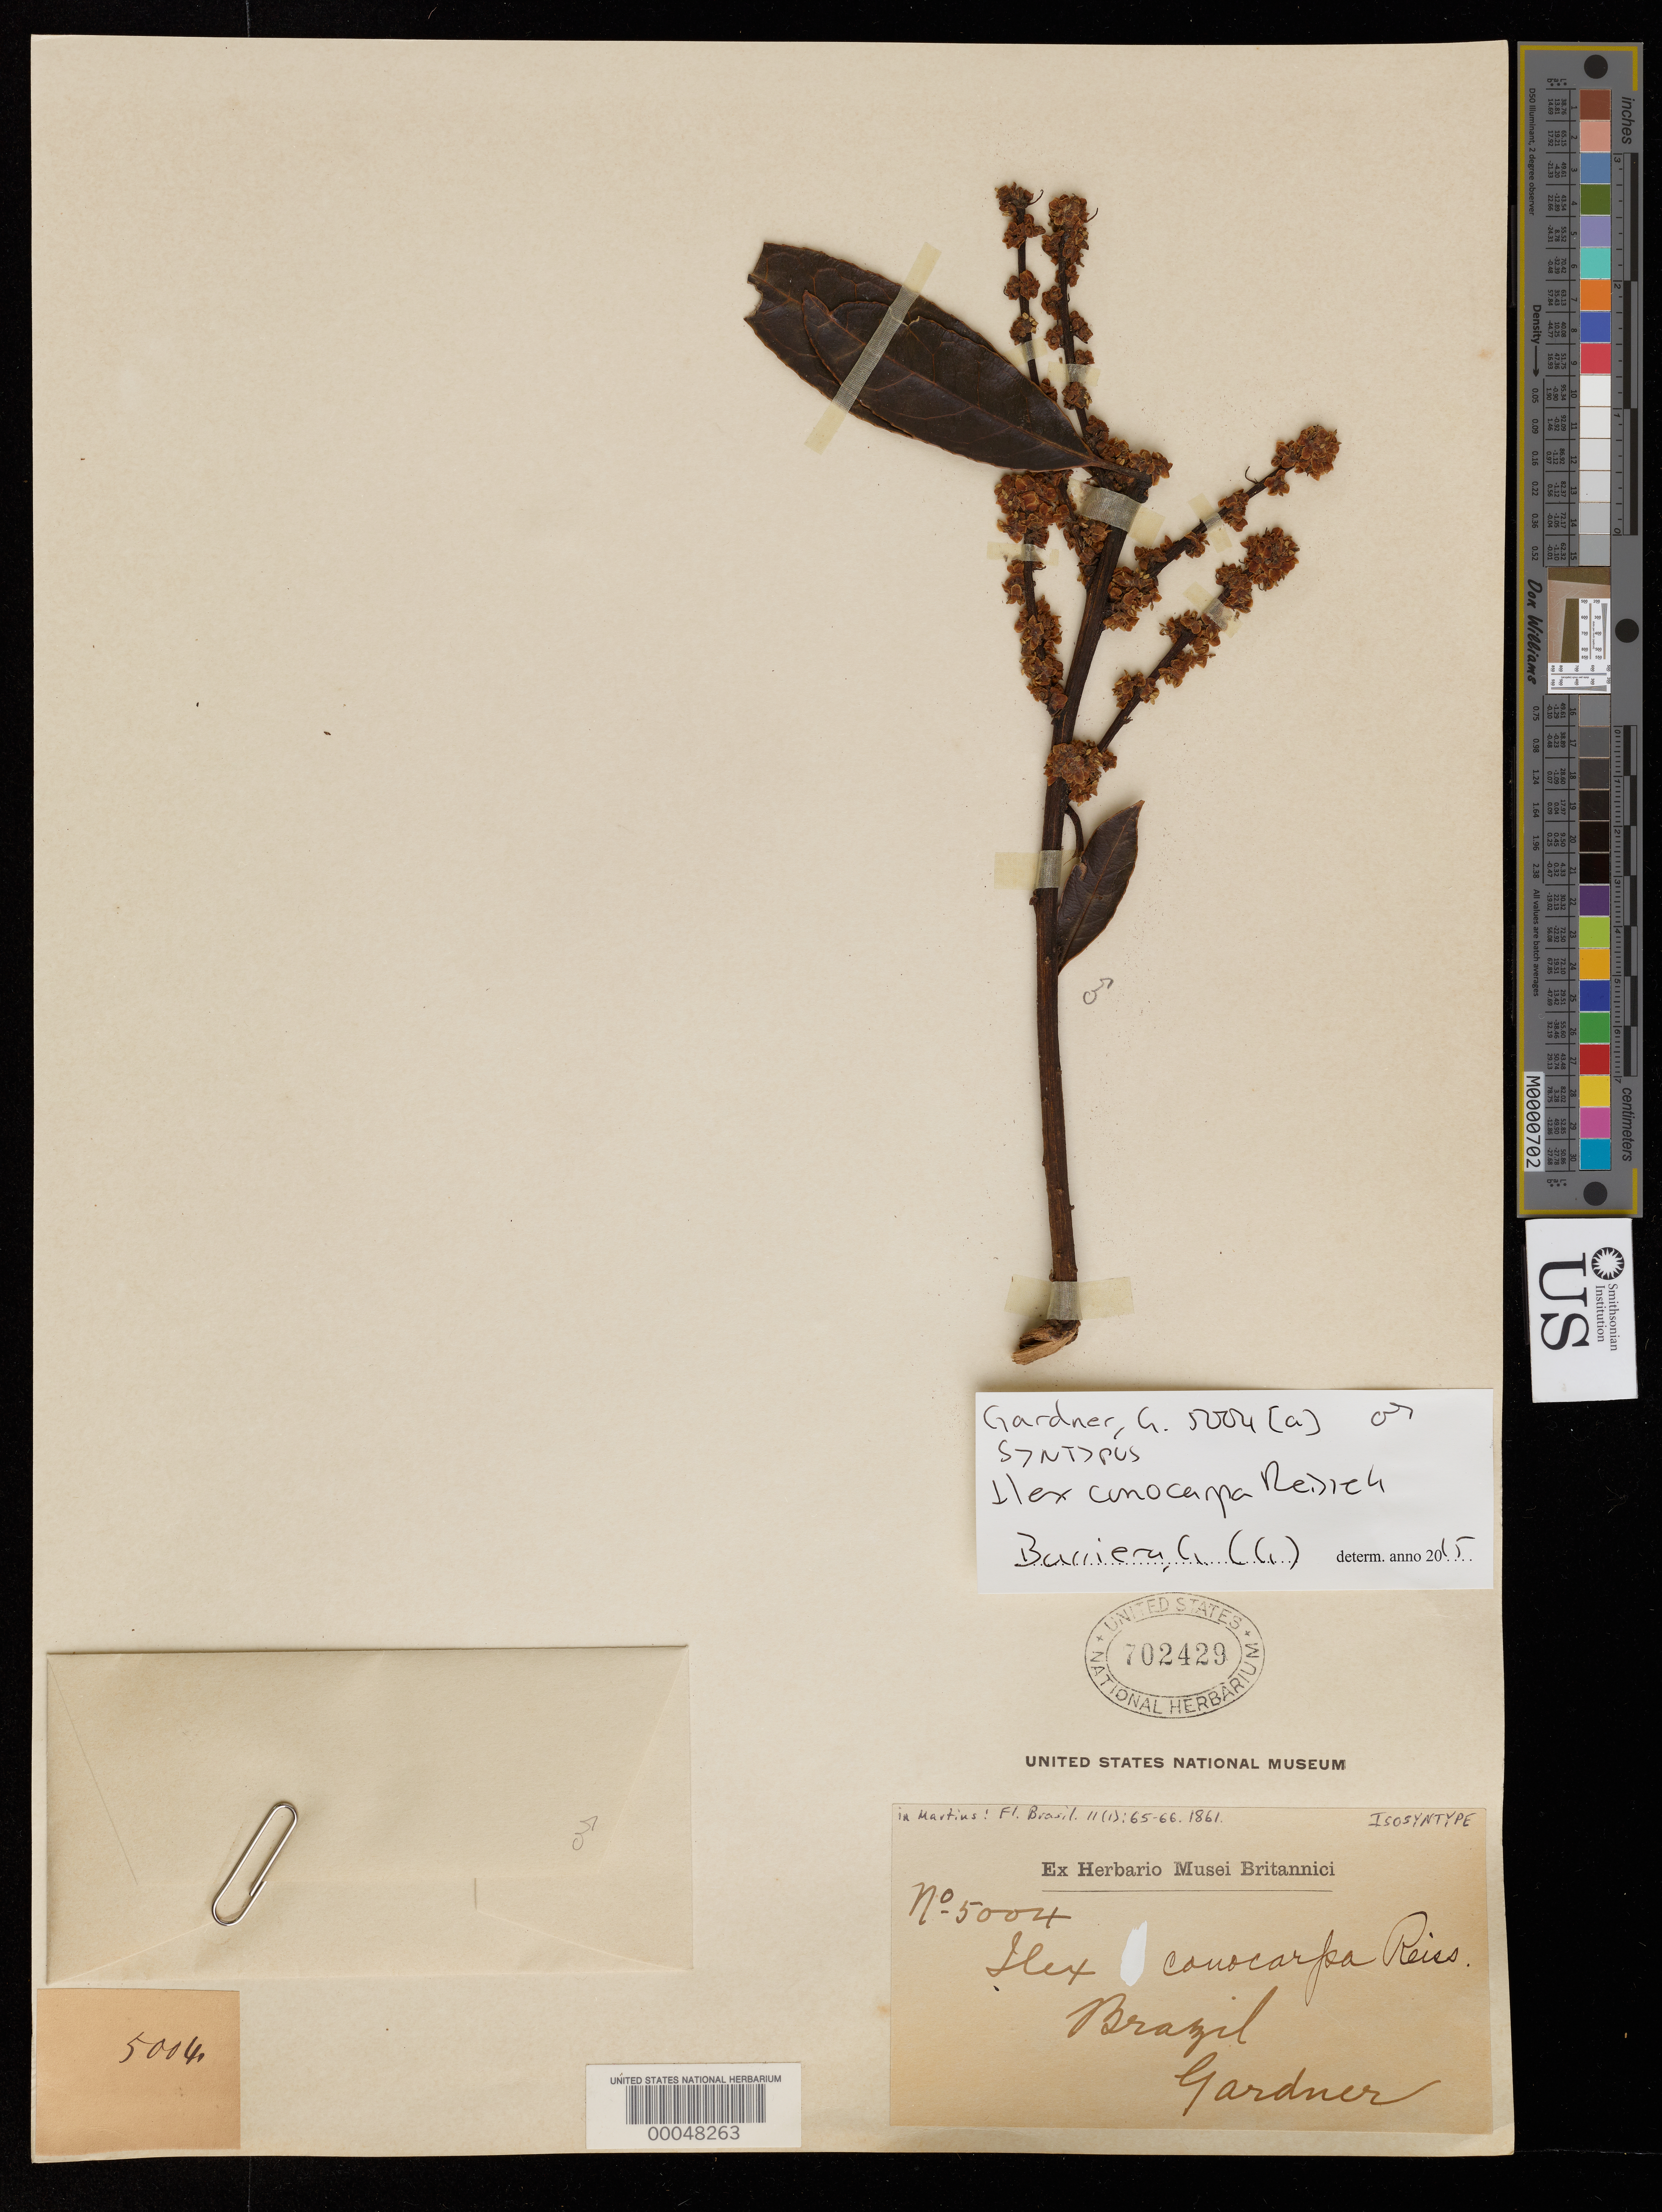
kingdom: Plantae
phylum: Tracheophyta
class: Magnoliopsida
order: Aquifoliales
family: Aquifoliaceae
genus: Ilex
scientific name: Ilex conocarpa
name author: Reissek in Mart.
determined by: Barriera, Gabrielle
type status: Isosyntype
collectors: G. Gardner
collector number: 5004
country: Brazil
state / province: Minas Gerais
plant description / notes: Sheet label note from Barriera (det. 2015): Syntype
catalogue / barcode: US 702429